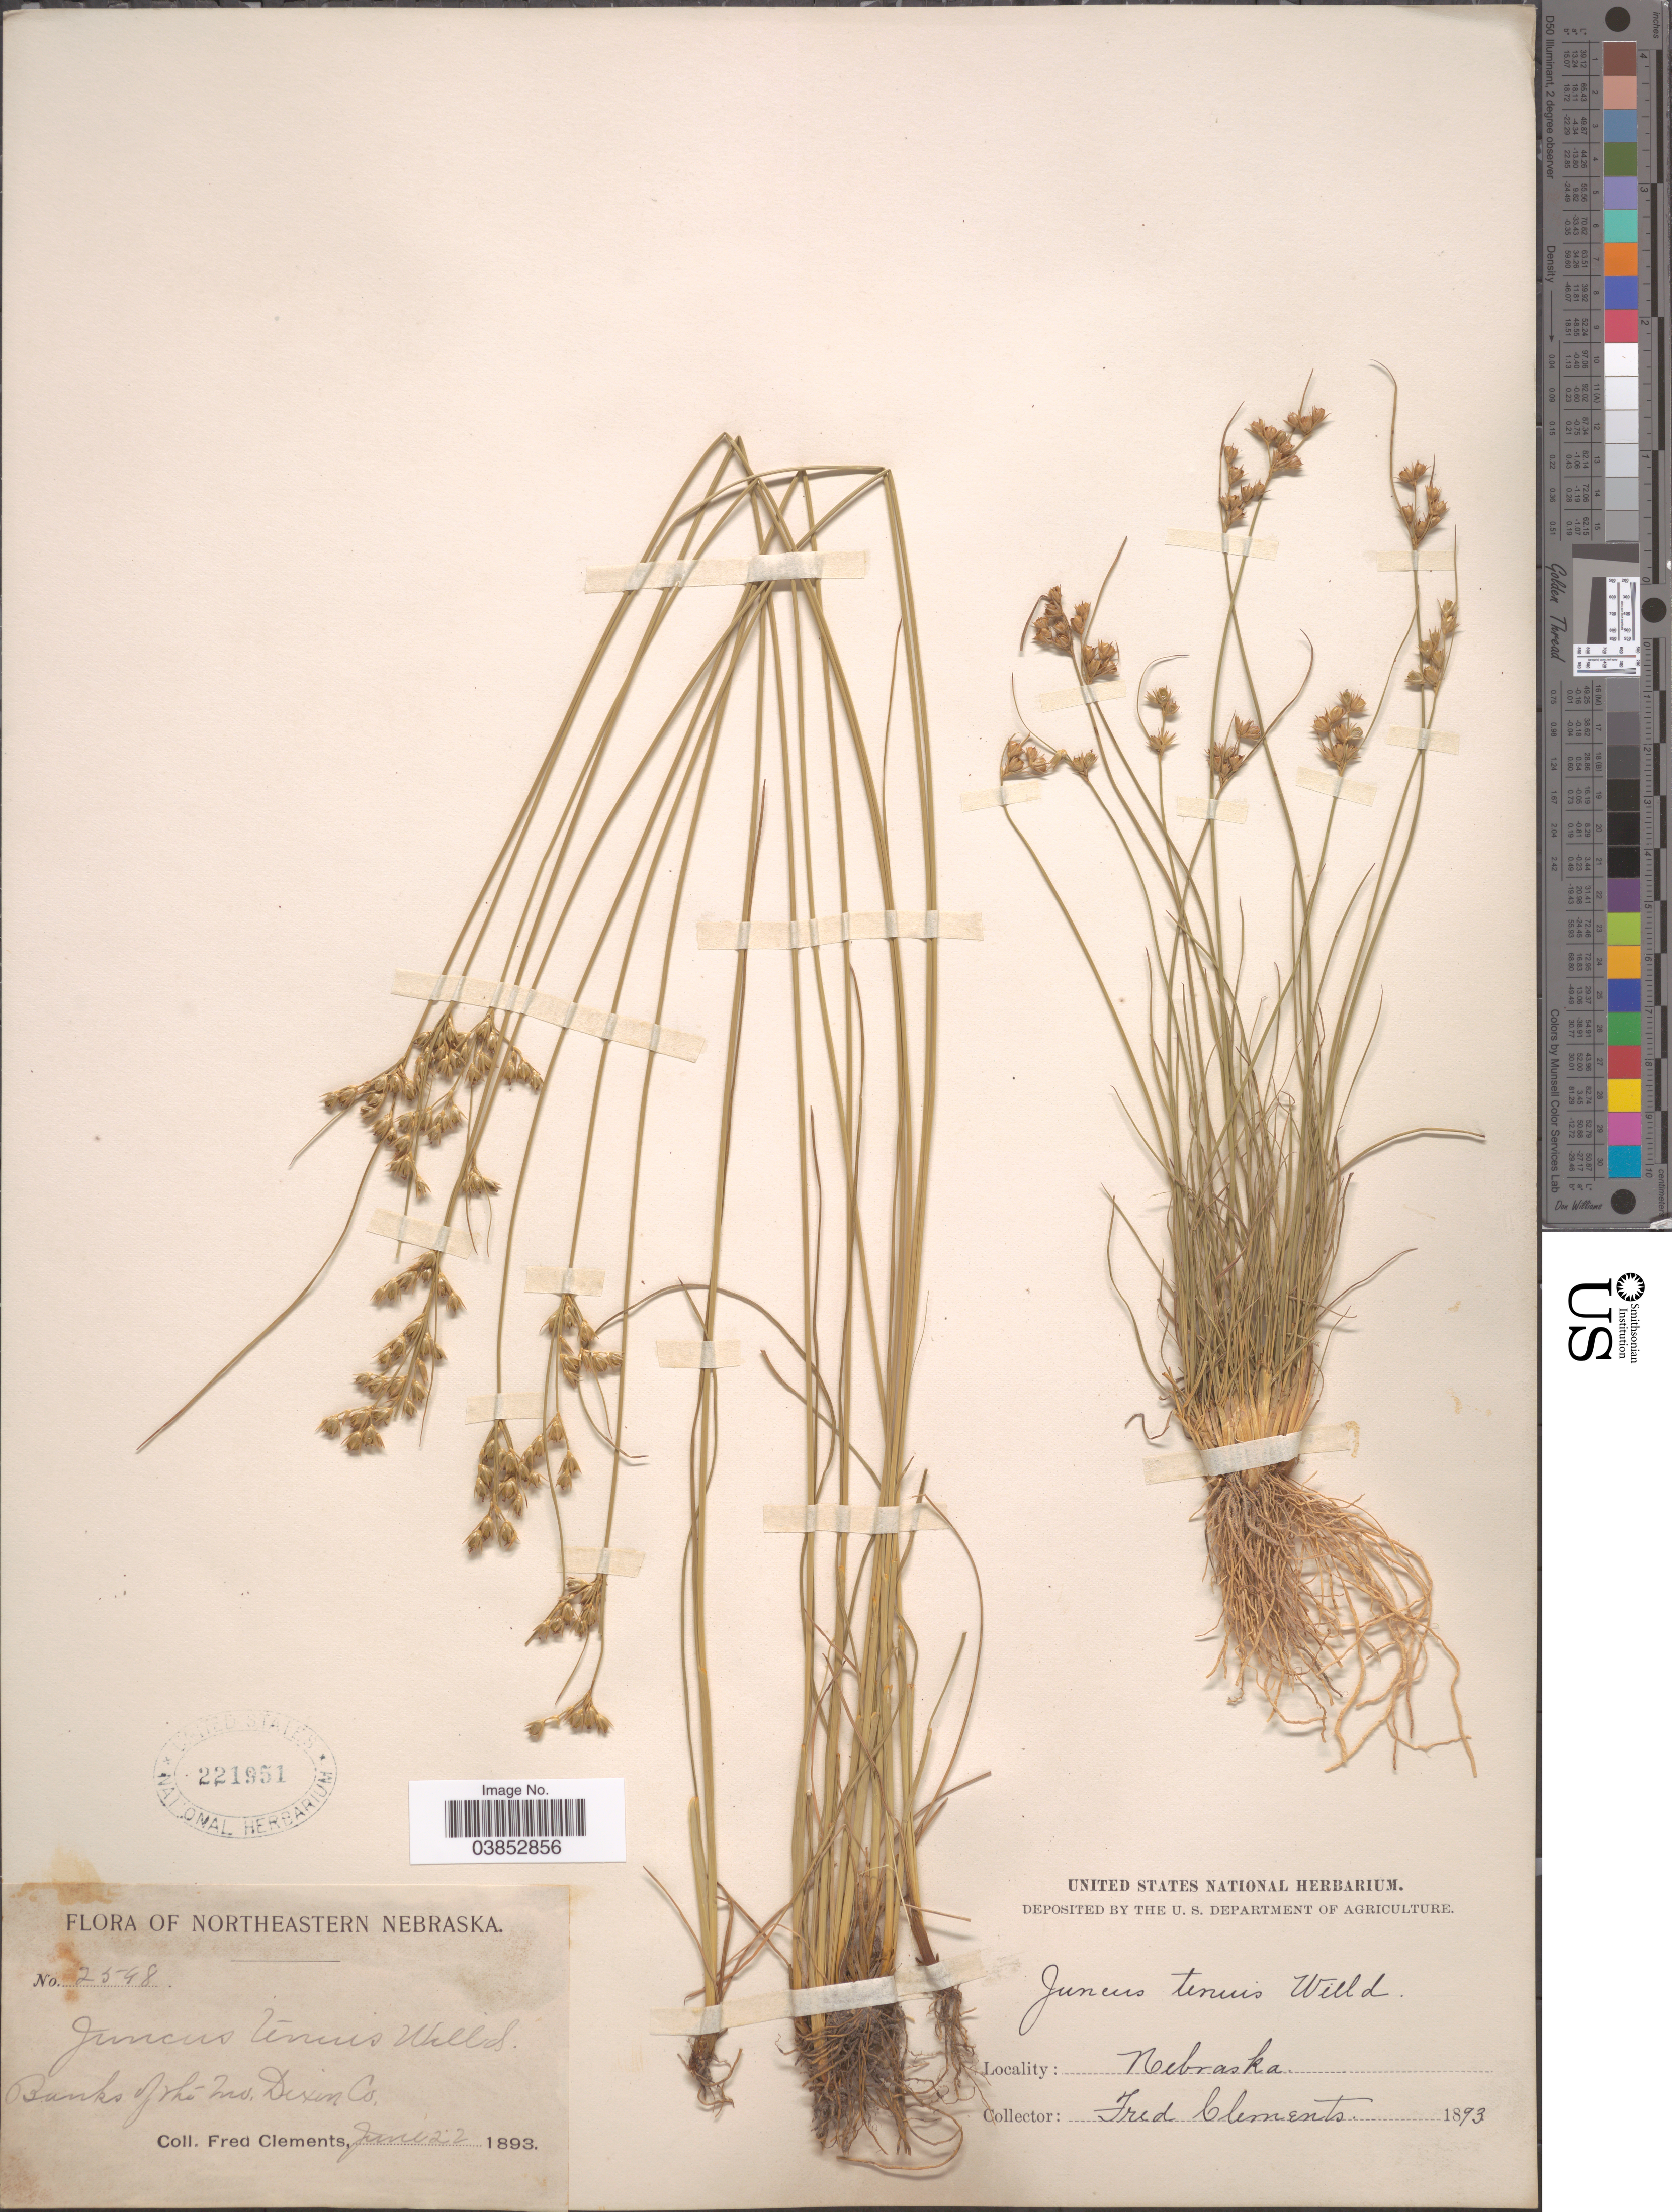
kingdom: Plantae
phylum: Tracheophyta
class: Liliopsida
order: Poales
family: Juncaceae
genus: Juncus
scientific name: Juncus dudleyi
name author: Wiegand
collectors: F. Clements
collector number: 2598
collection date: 1893-06-22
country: United States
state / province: Nebraska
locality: Northeastern Nebraska. Banks of the Mo. Dixon Co.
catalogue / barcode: US 221951